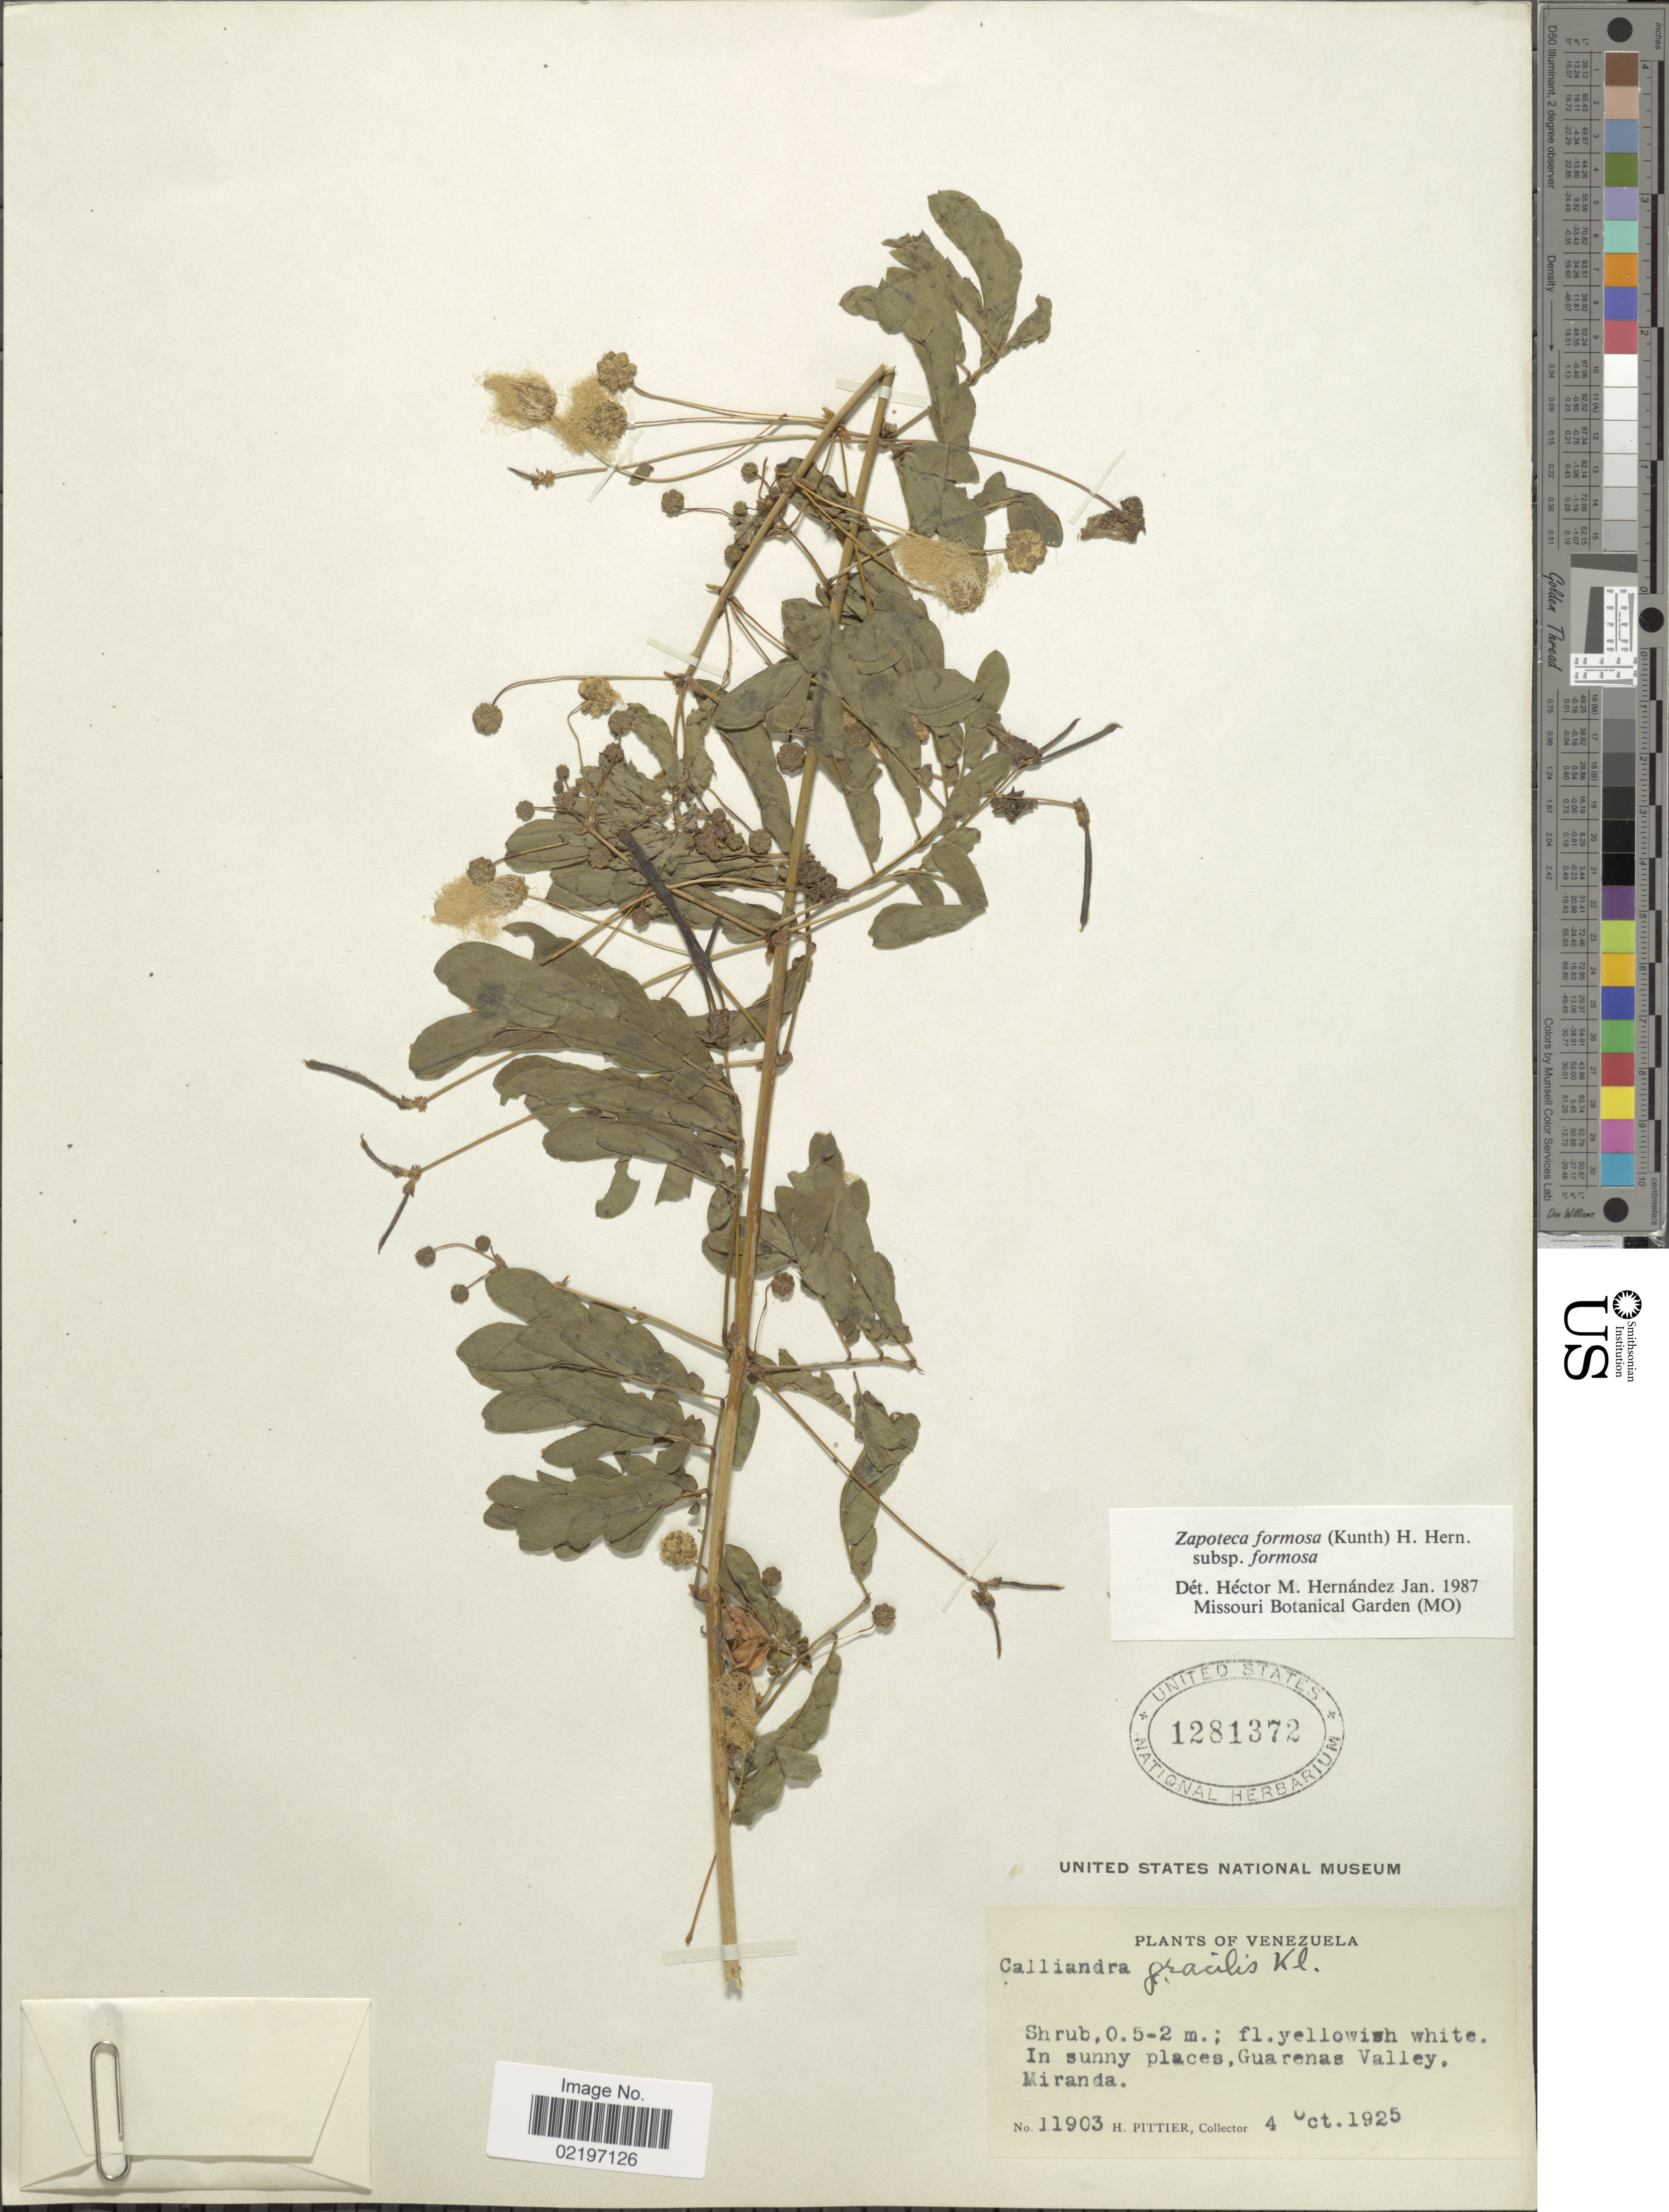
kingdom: Plantae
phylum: Tracheophyta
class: Magnoliopsida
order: Fabales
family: Fabaceae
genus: Zapoteca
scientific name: Zapoteca formosa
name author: (Kunth) H.M. Hern.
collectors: H. F. Pittier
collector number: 11903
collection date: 1925-10-04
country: Venezuela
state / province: Miranda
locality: Guarenas Valley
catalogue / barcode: US 1281372